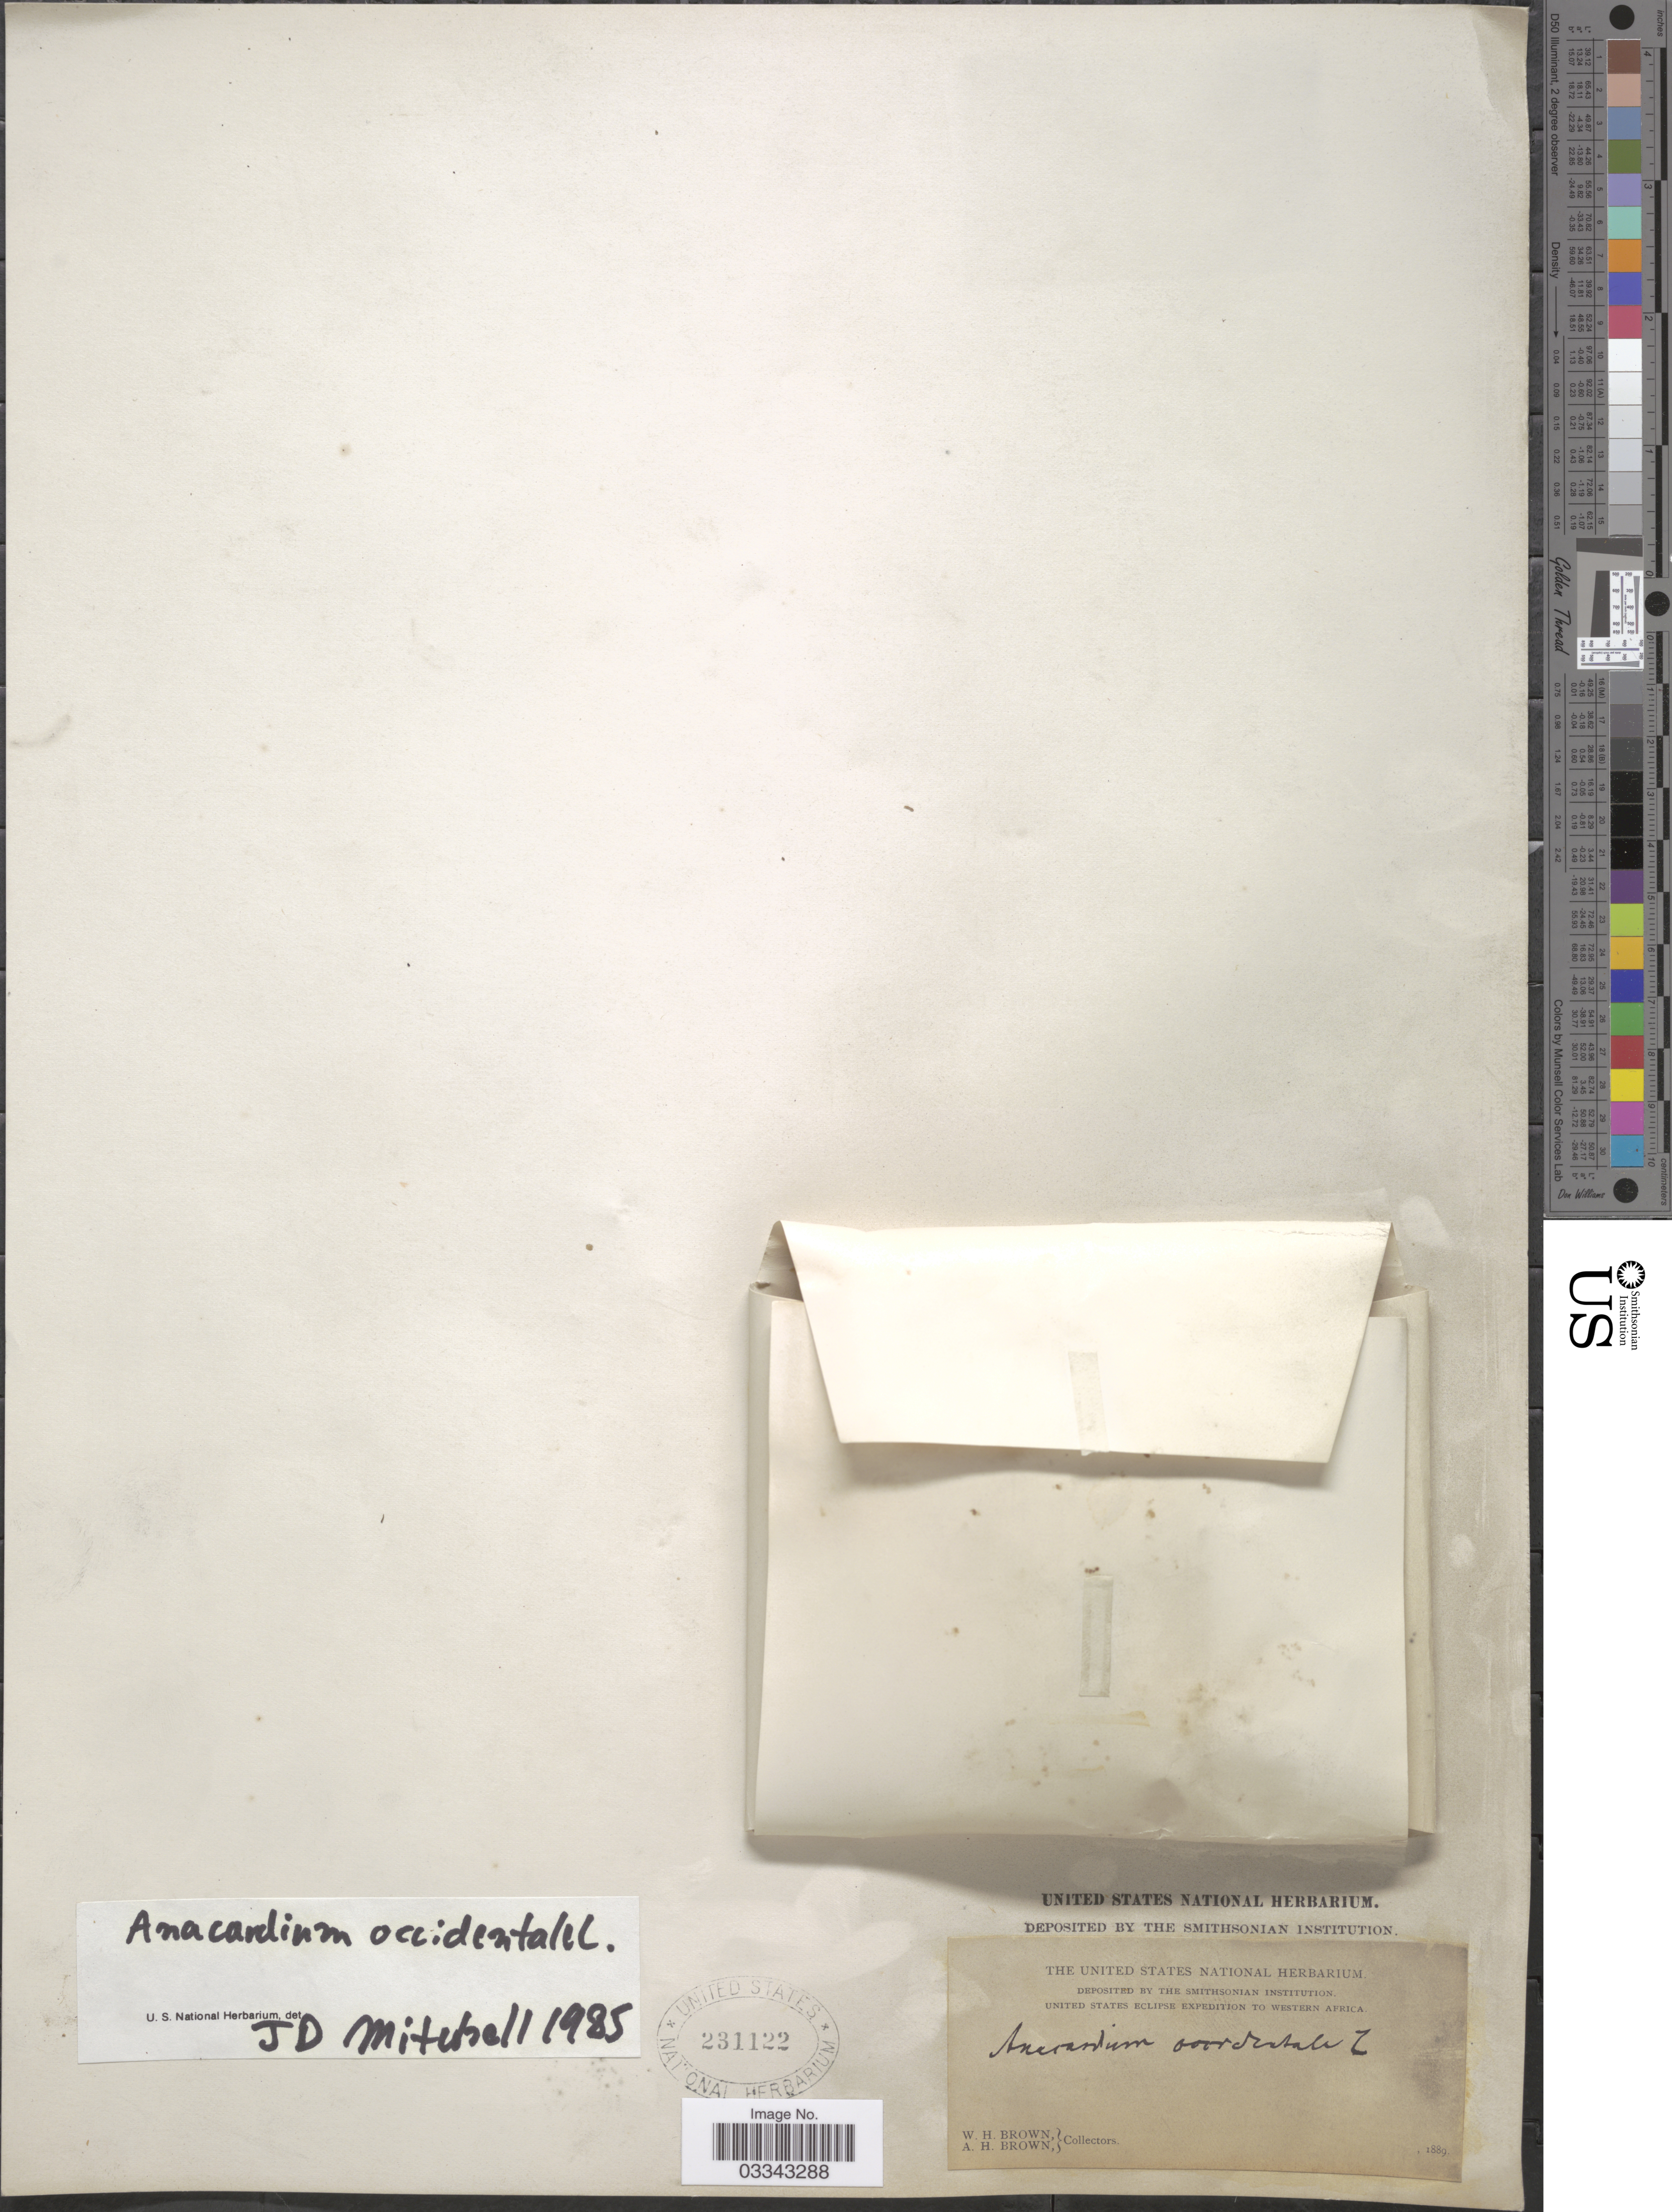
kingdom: Plantae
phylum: Tracheophyta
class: Magnoliopsida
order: Sapindales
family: Anacardiaceae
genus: Anacardium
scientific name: Anacardium occidentale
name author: L.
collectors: W. H. Brown & A. H. Brown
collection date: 1889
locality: Western Africa.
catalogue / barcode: US 231122